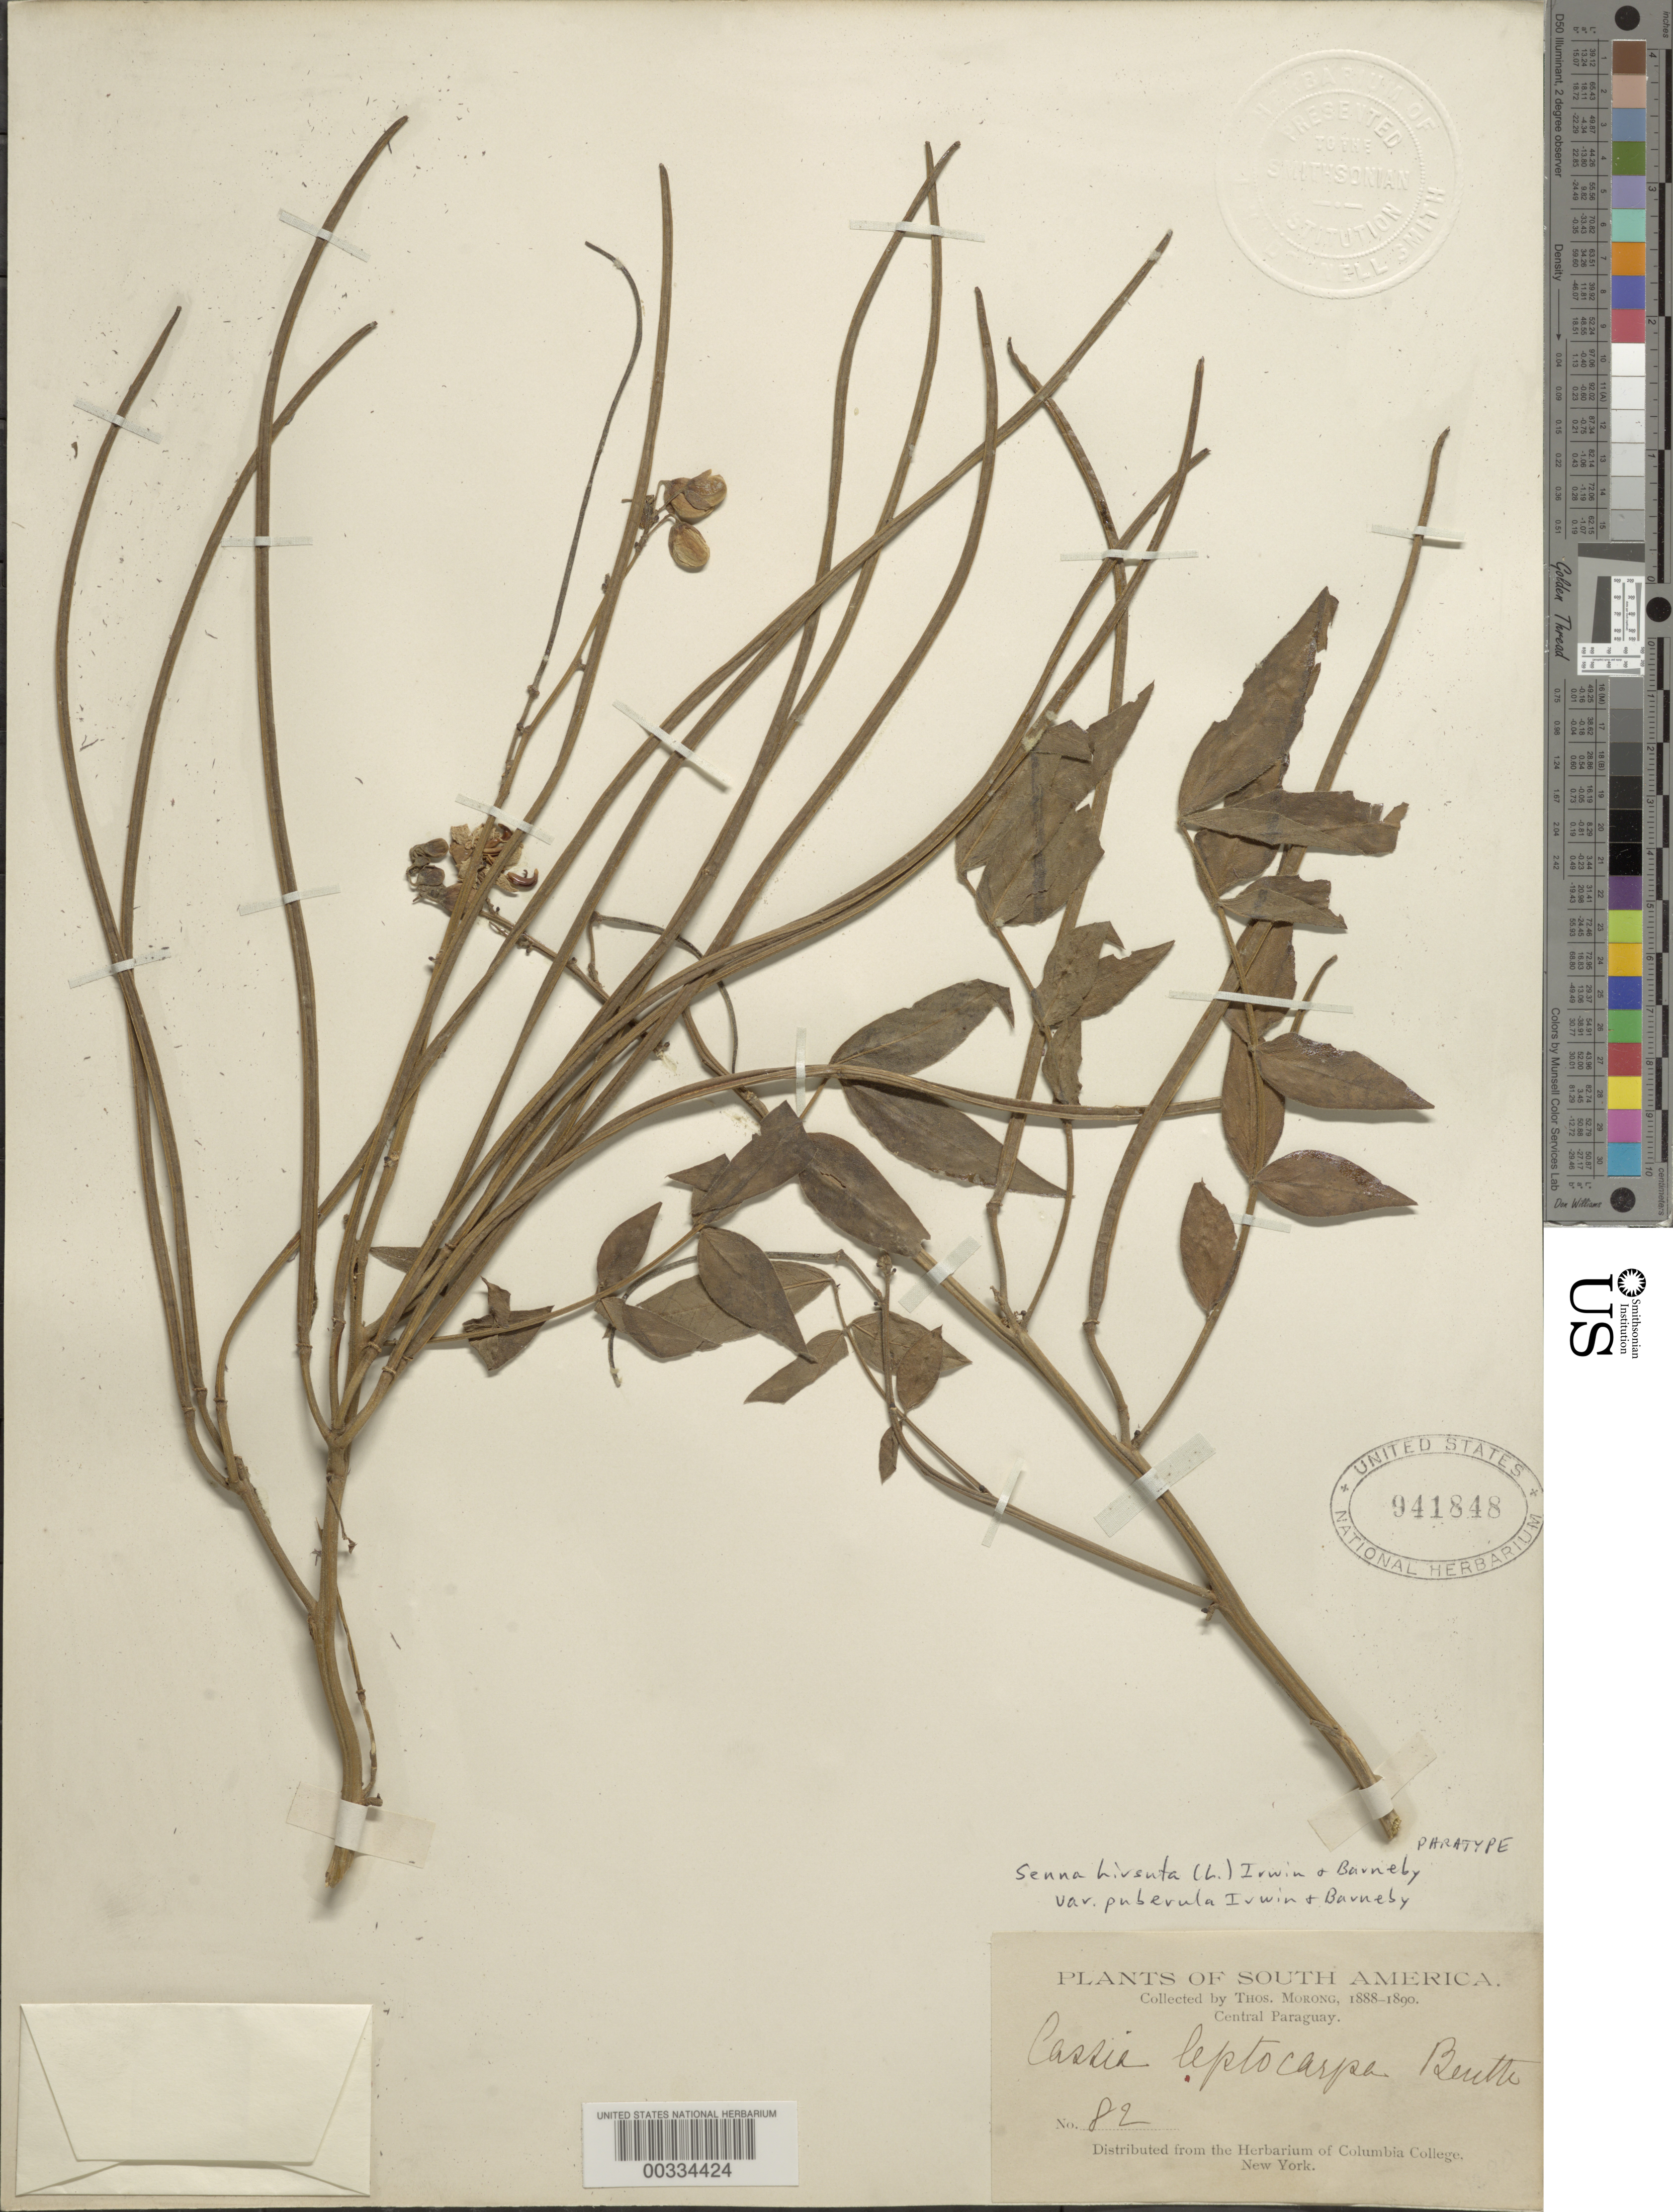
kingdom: Plantae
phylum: Tracheophyta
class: Magnoliopsida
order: Fabales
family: Fabaceae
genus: Senna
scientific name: Senna hirsuta var. puberula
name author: H.S. Irwin & Barneby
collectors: T. Morong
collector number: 82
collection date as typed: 1888 to -- -- 1890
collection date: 1888/1890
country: Paraguay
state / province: Central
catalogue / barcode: US 941848